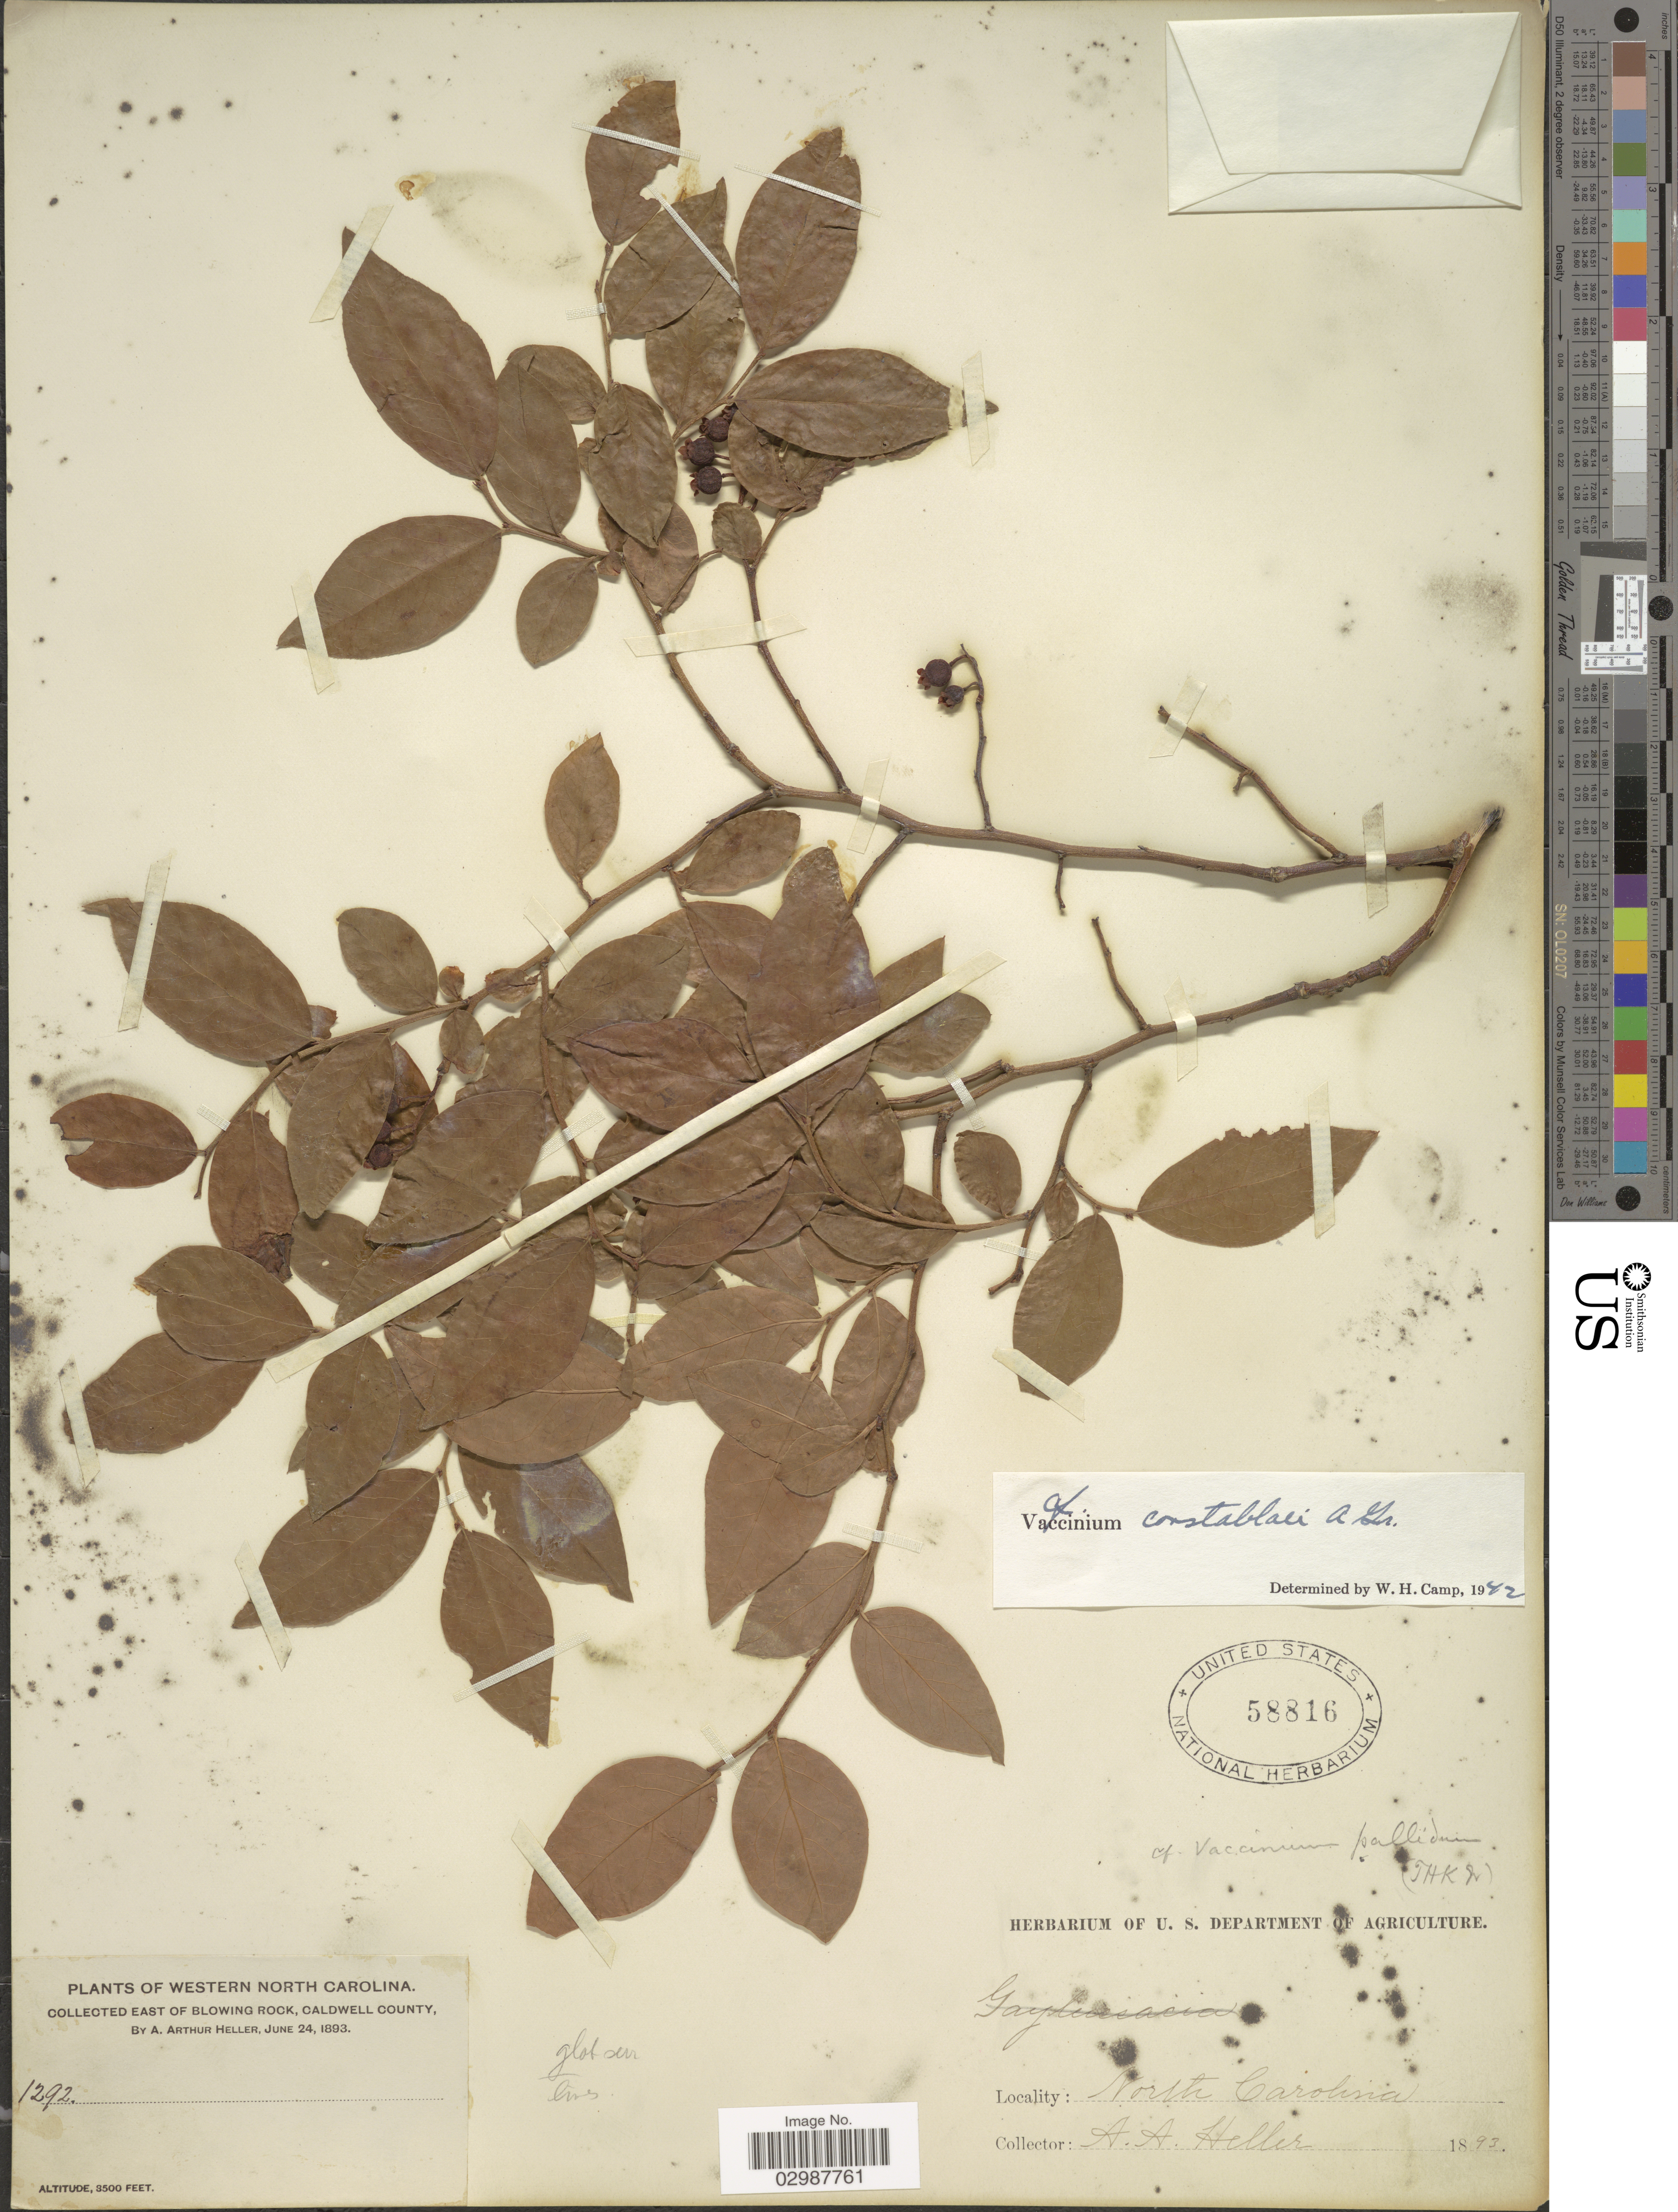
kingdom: Plantae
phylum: Tracheophyta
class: Magnoliopsida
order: Ericales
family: Ericaceae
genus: Vaccinium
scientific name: Vaccinium constablaei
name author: A. Gray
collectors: A. A. Heller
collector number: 1292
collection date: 1893-06-24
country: United States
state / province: North Carolina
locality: Western North Carolina. East of Blowing Rock, Caldwell County.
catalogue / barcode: US 58816